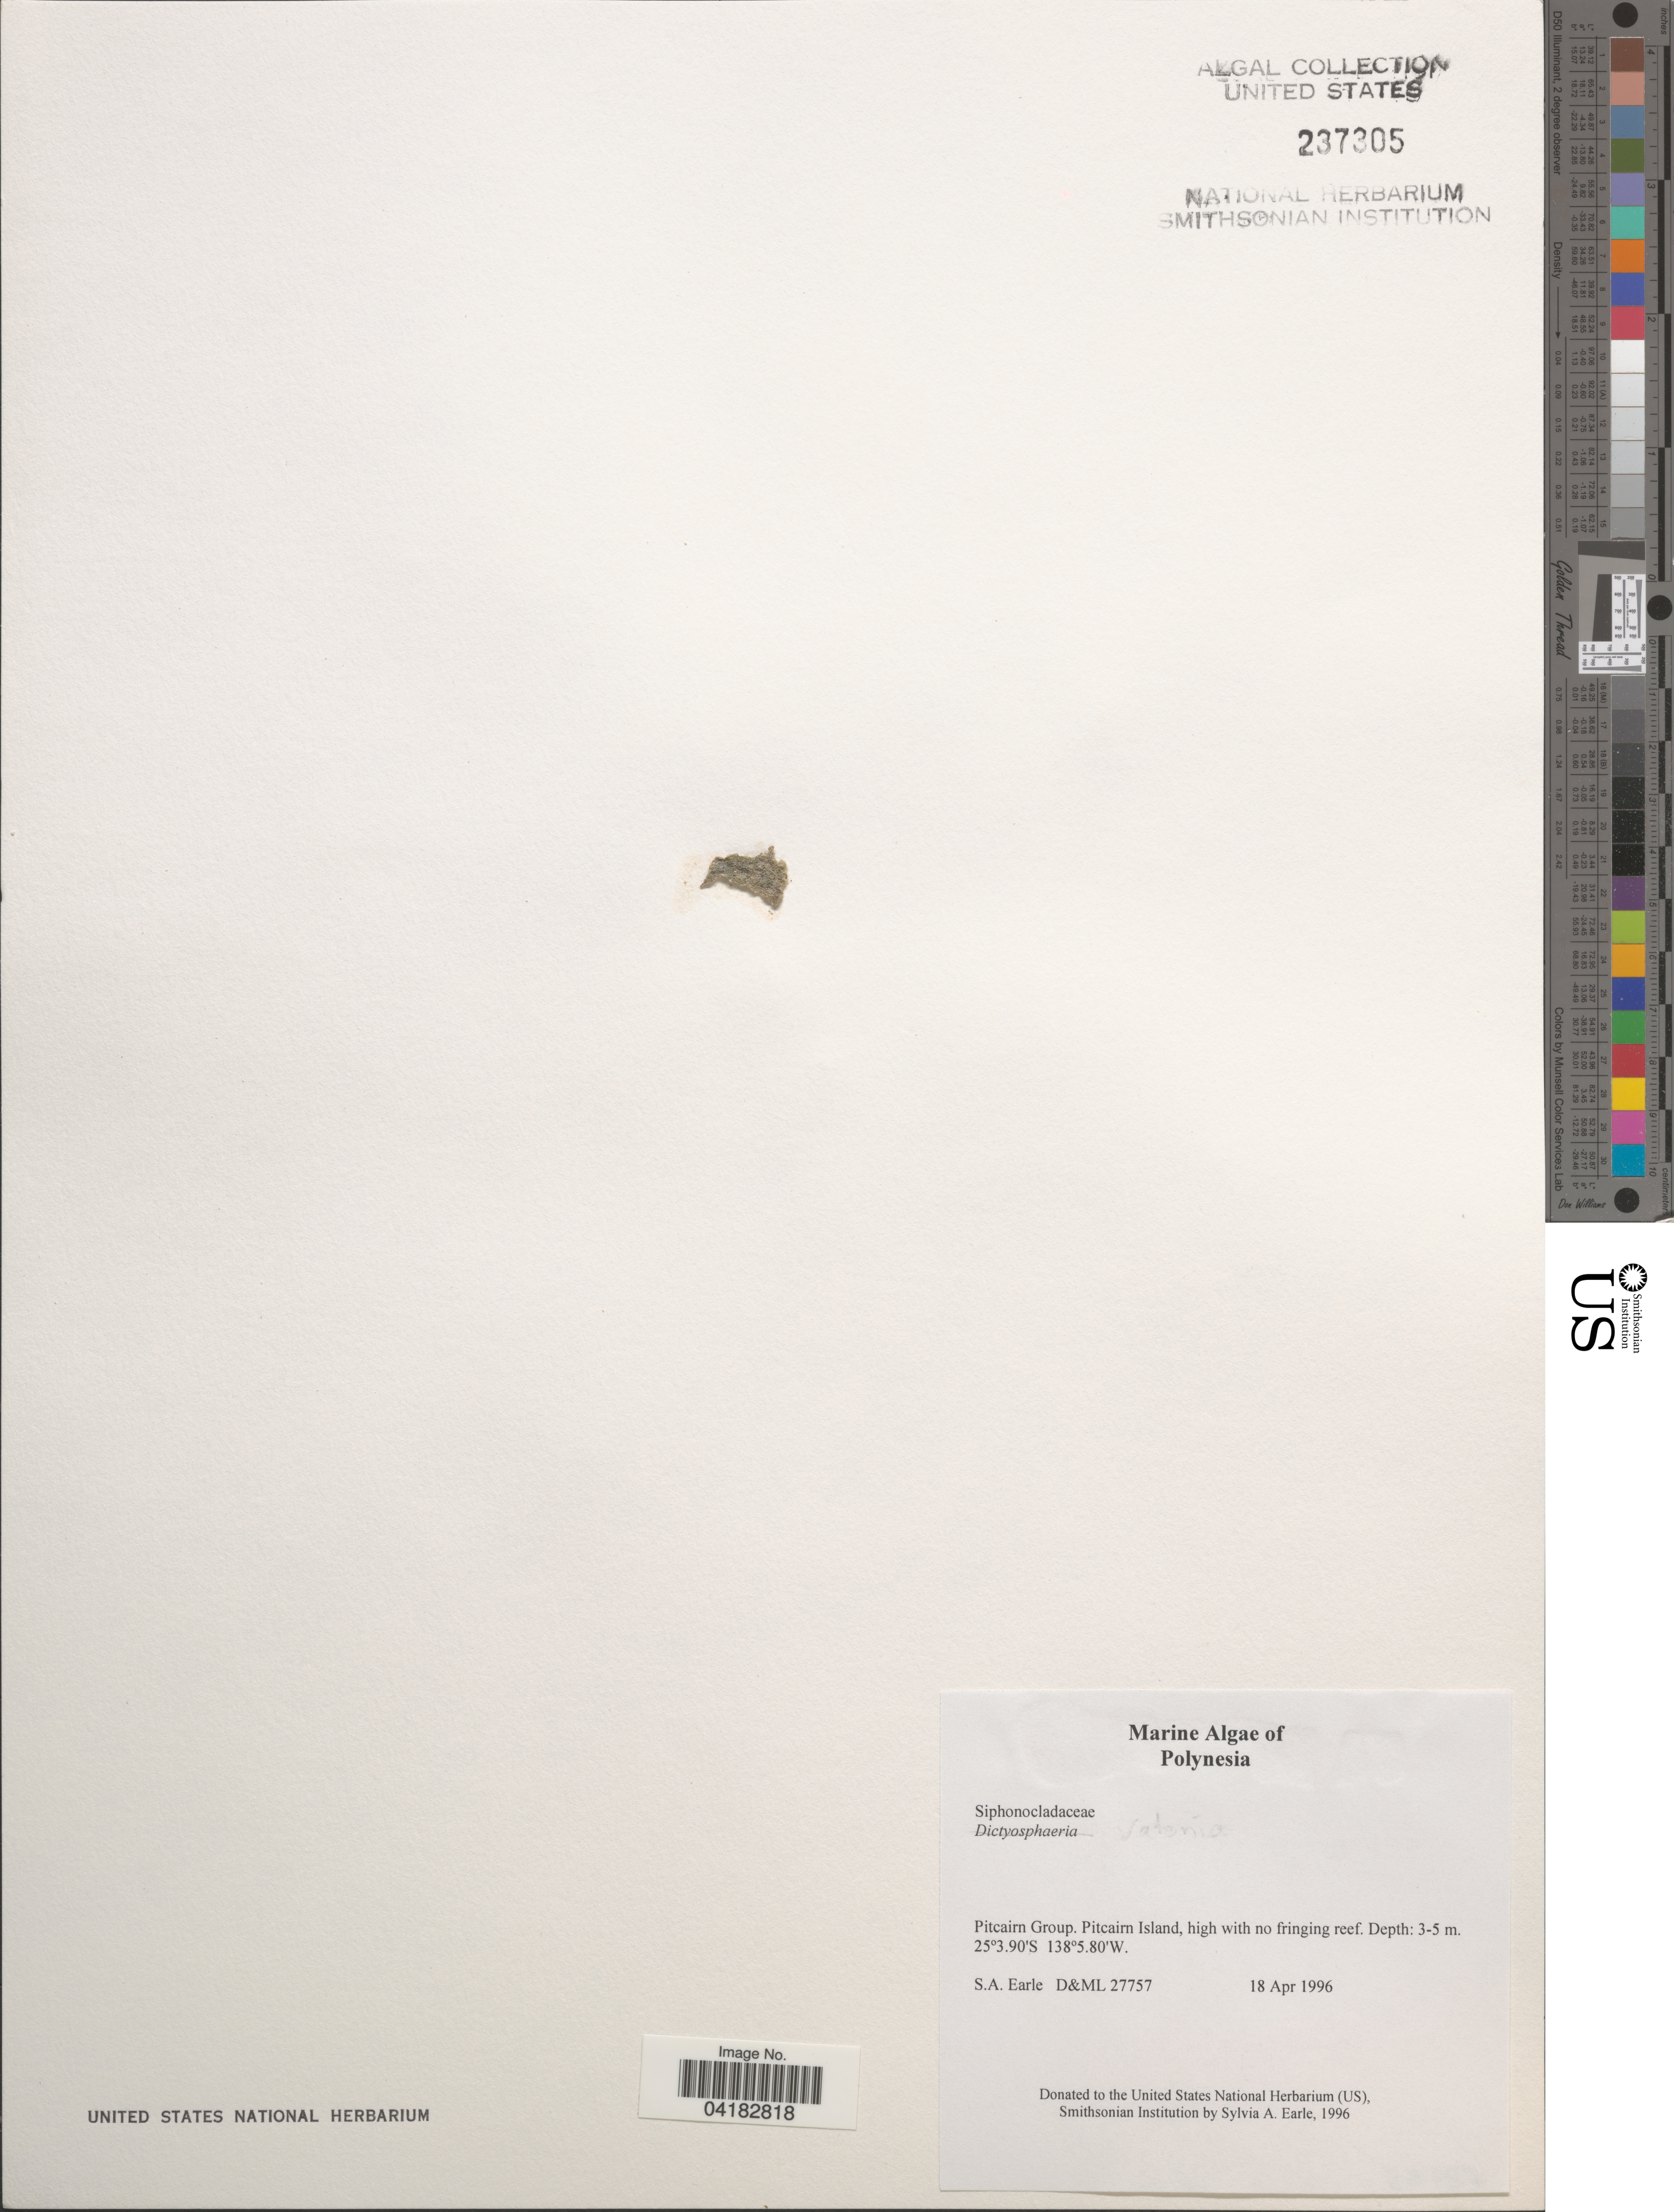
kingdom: Plantae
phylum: Chlorophyta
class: Ulvophyceae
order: Siphonocladales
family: Siphonocladaceae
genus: Dictyosphaeria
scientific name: Dictyosphaeria sp.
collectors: S. A. Earle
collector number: D&ML27757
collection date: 1996-04-18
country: Pitcairn Islands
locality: Polynesia. Pitcairn Group.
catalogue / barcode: US 237305